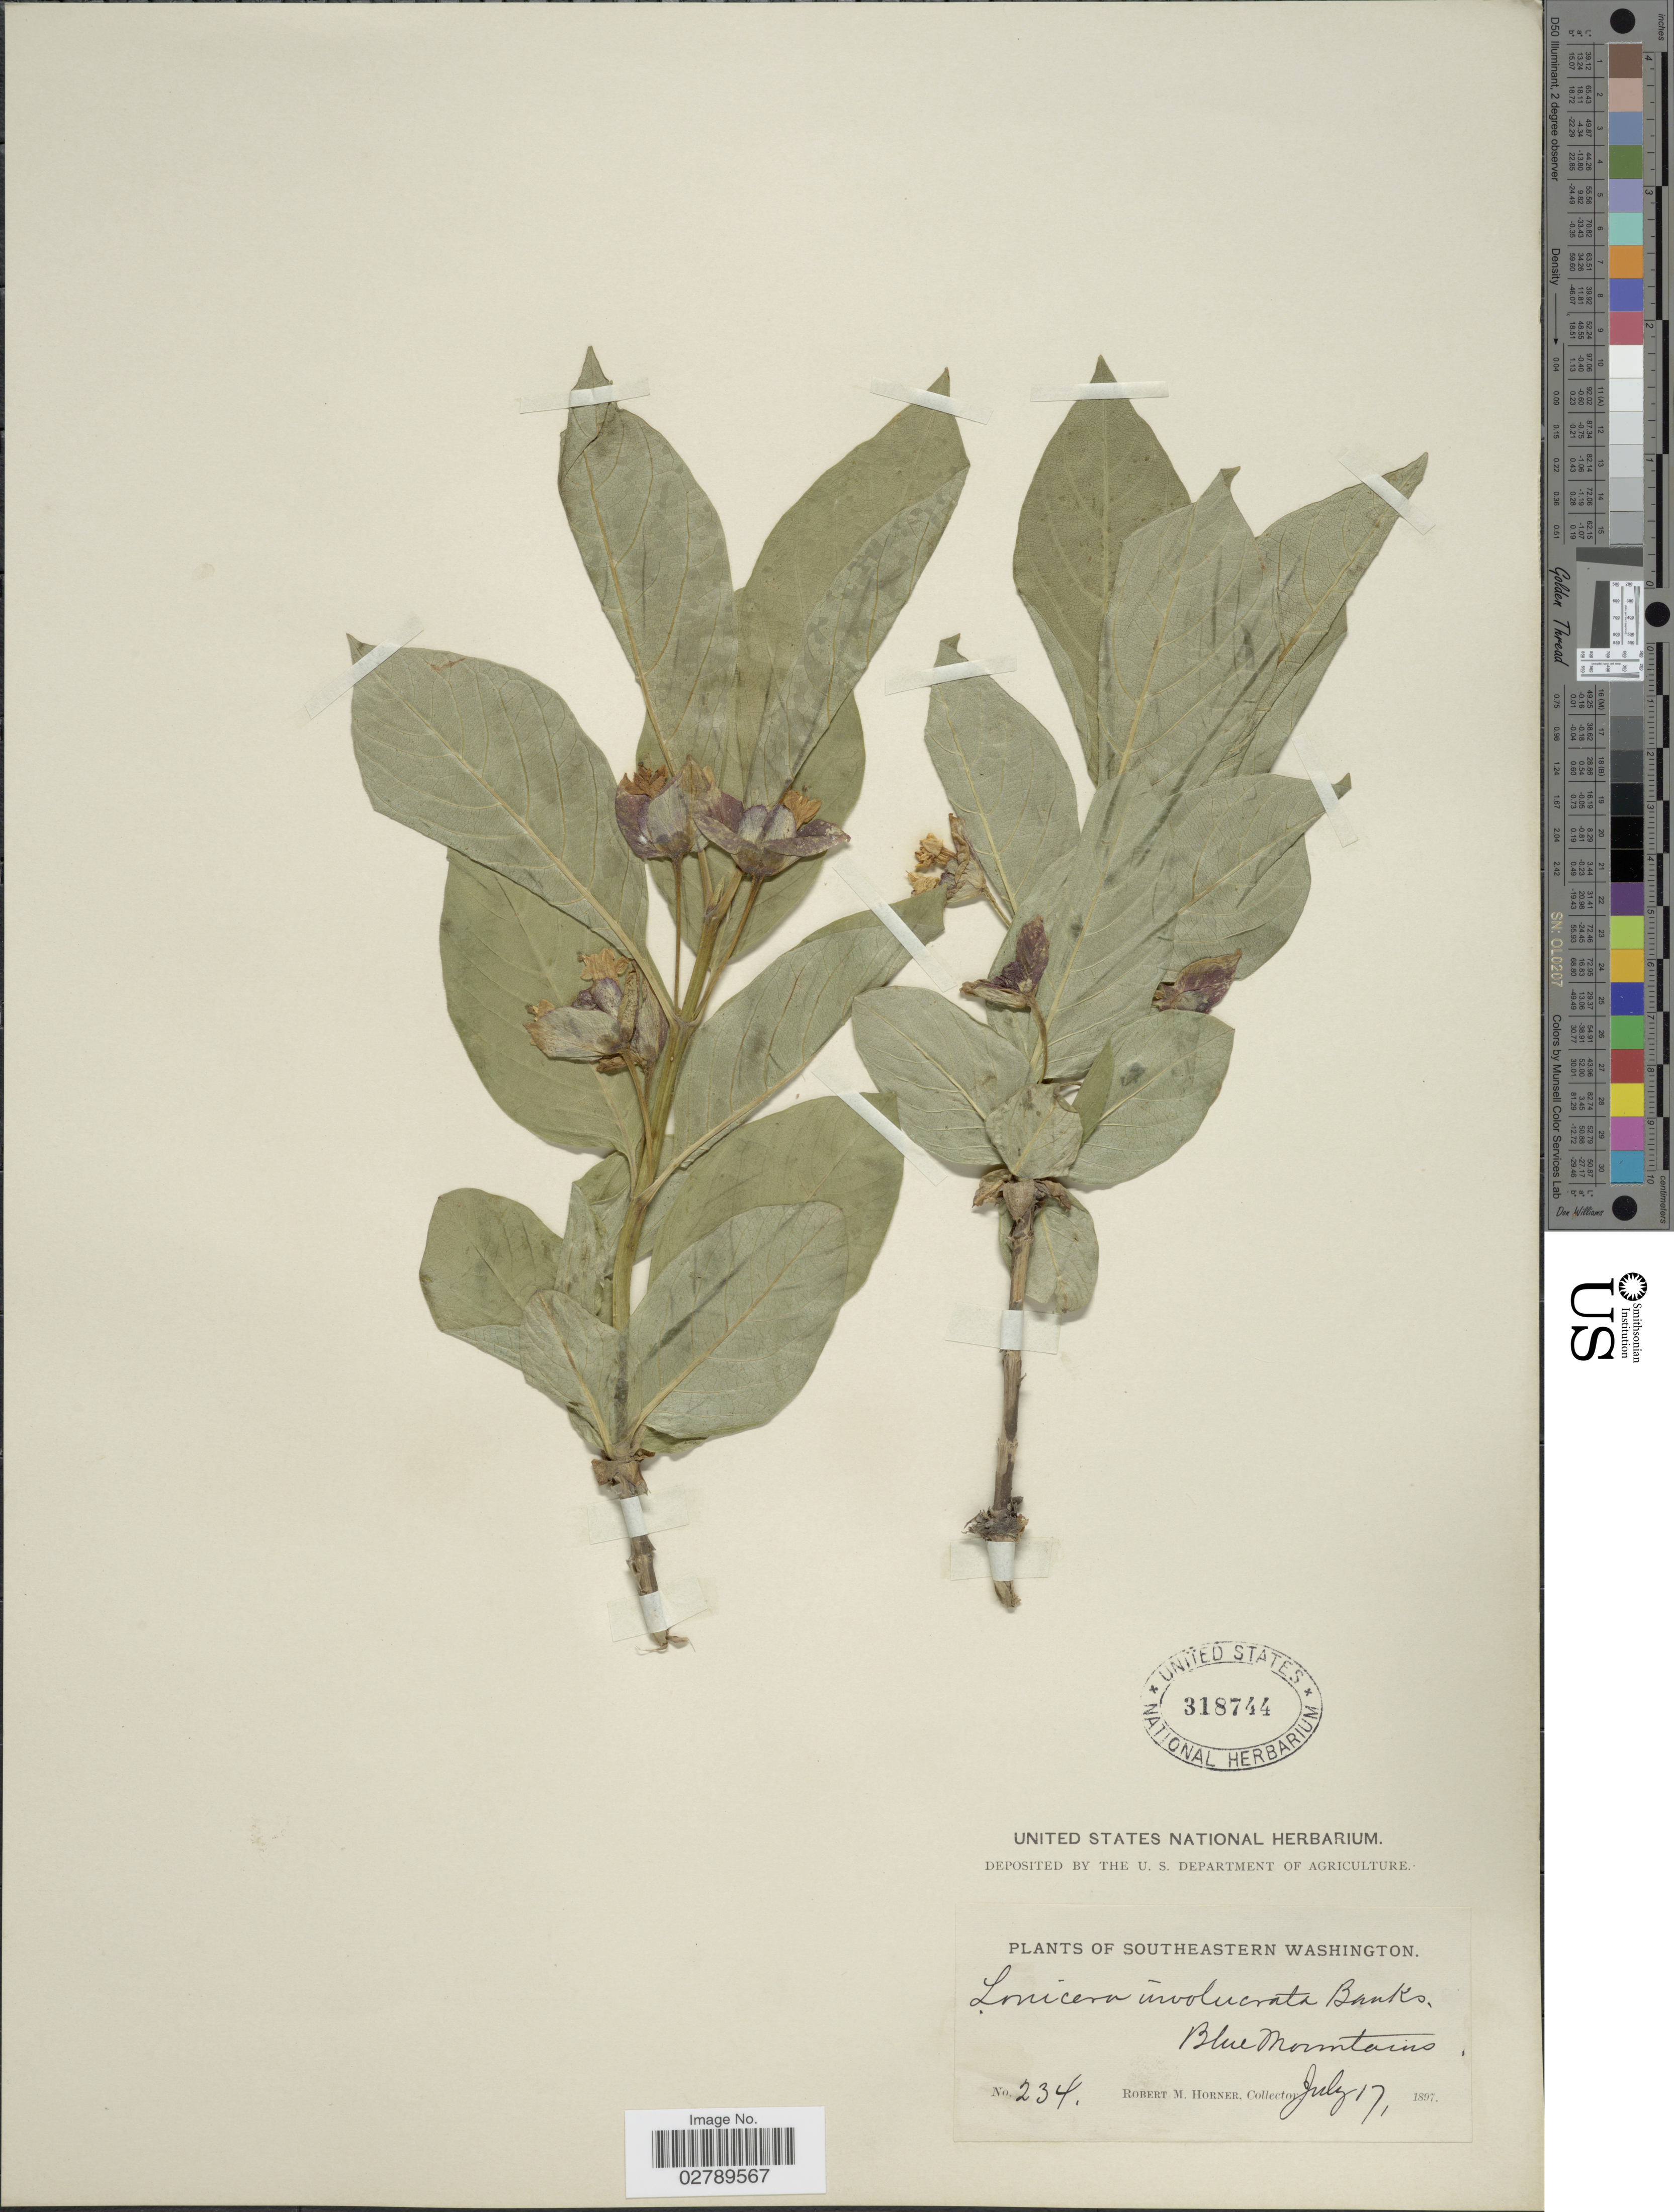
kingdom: Plantae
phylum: Tracheophyta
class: Magnoliopsida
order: Dipsacales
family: Caprifoliaceae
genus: Lonicera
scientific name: Lonicera involucrata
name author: (Richardson) Banks ex Spreng.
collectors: R. Horner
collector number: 234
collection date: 1897-07-17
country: United States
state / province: Washington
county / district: Clallam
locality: Southeastern Washington. Blue Mountains.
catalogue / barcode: US 318744